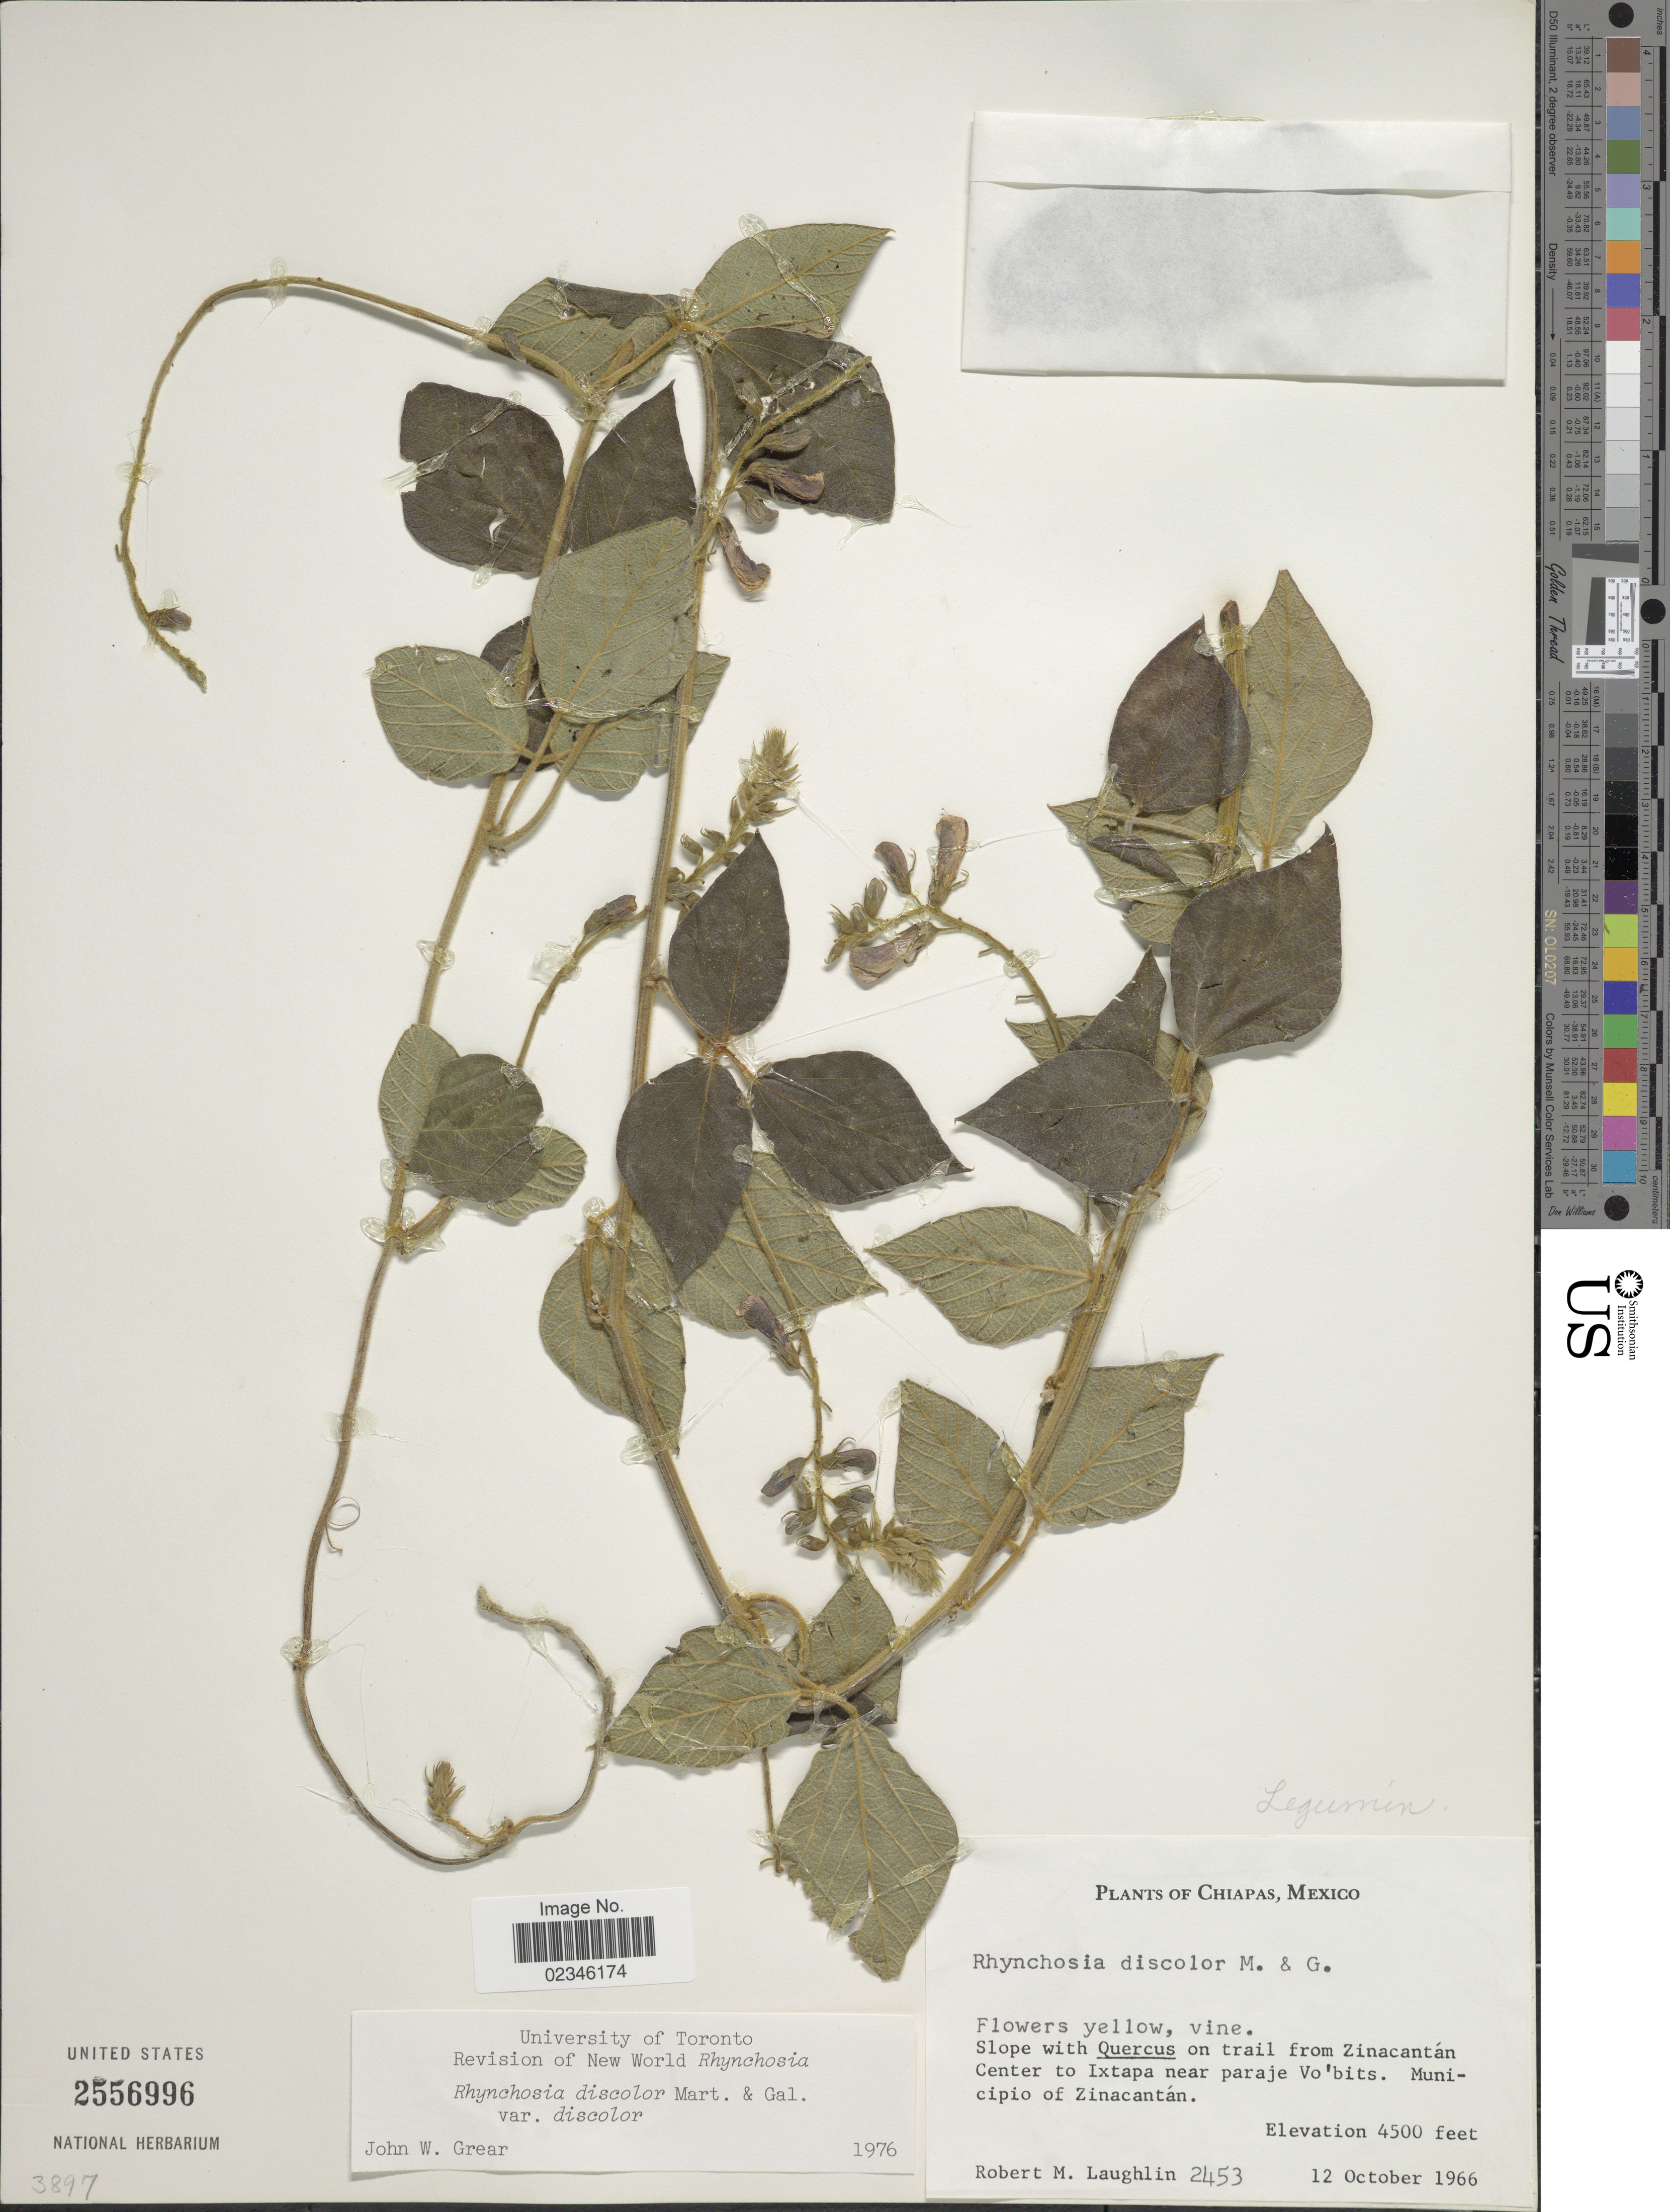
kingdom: Plantae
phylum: Tracheophyta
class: Magnoliopsida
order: Fabales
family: Fabaceae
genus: Rhynchosia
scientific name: Rhynchosia discolor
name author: M. Martens & Galeotti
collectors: R. M. Laughlin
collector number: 2453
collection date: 1966-10-12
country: Mexico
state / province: Chiapas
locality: On trail from Zinacantan Center to Ixtapa near paraje Vo'bits. Municipio of Zinacantan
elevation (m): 1372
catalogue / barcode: US 2556996